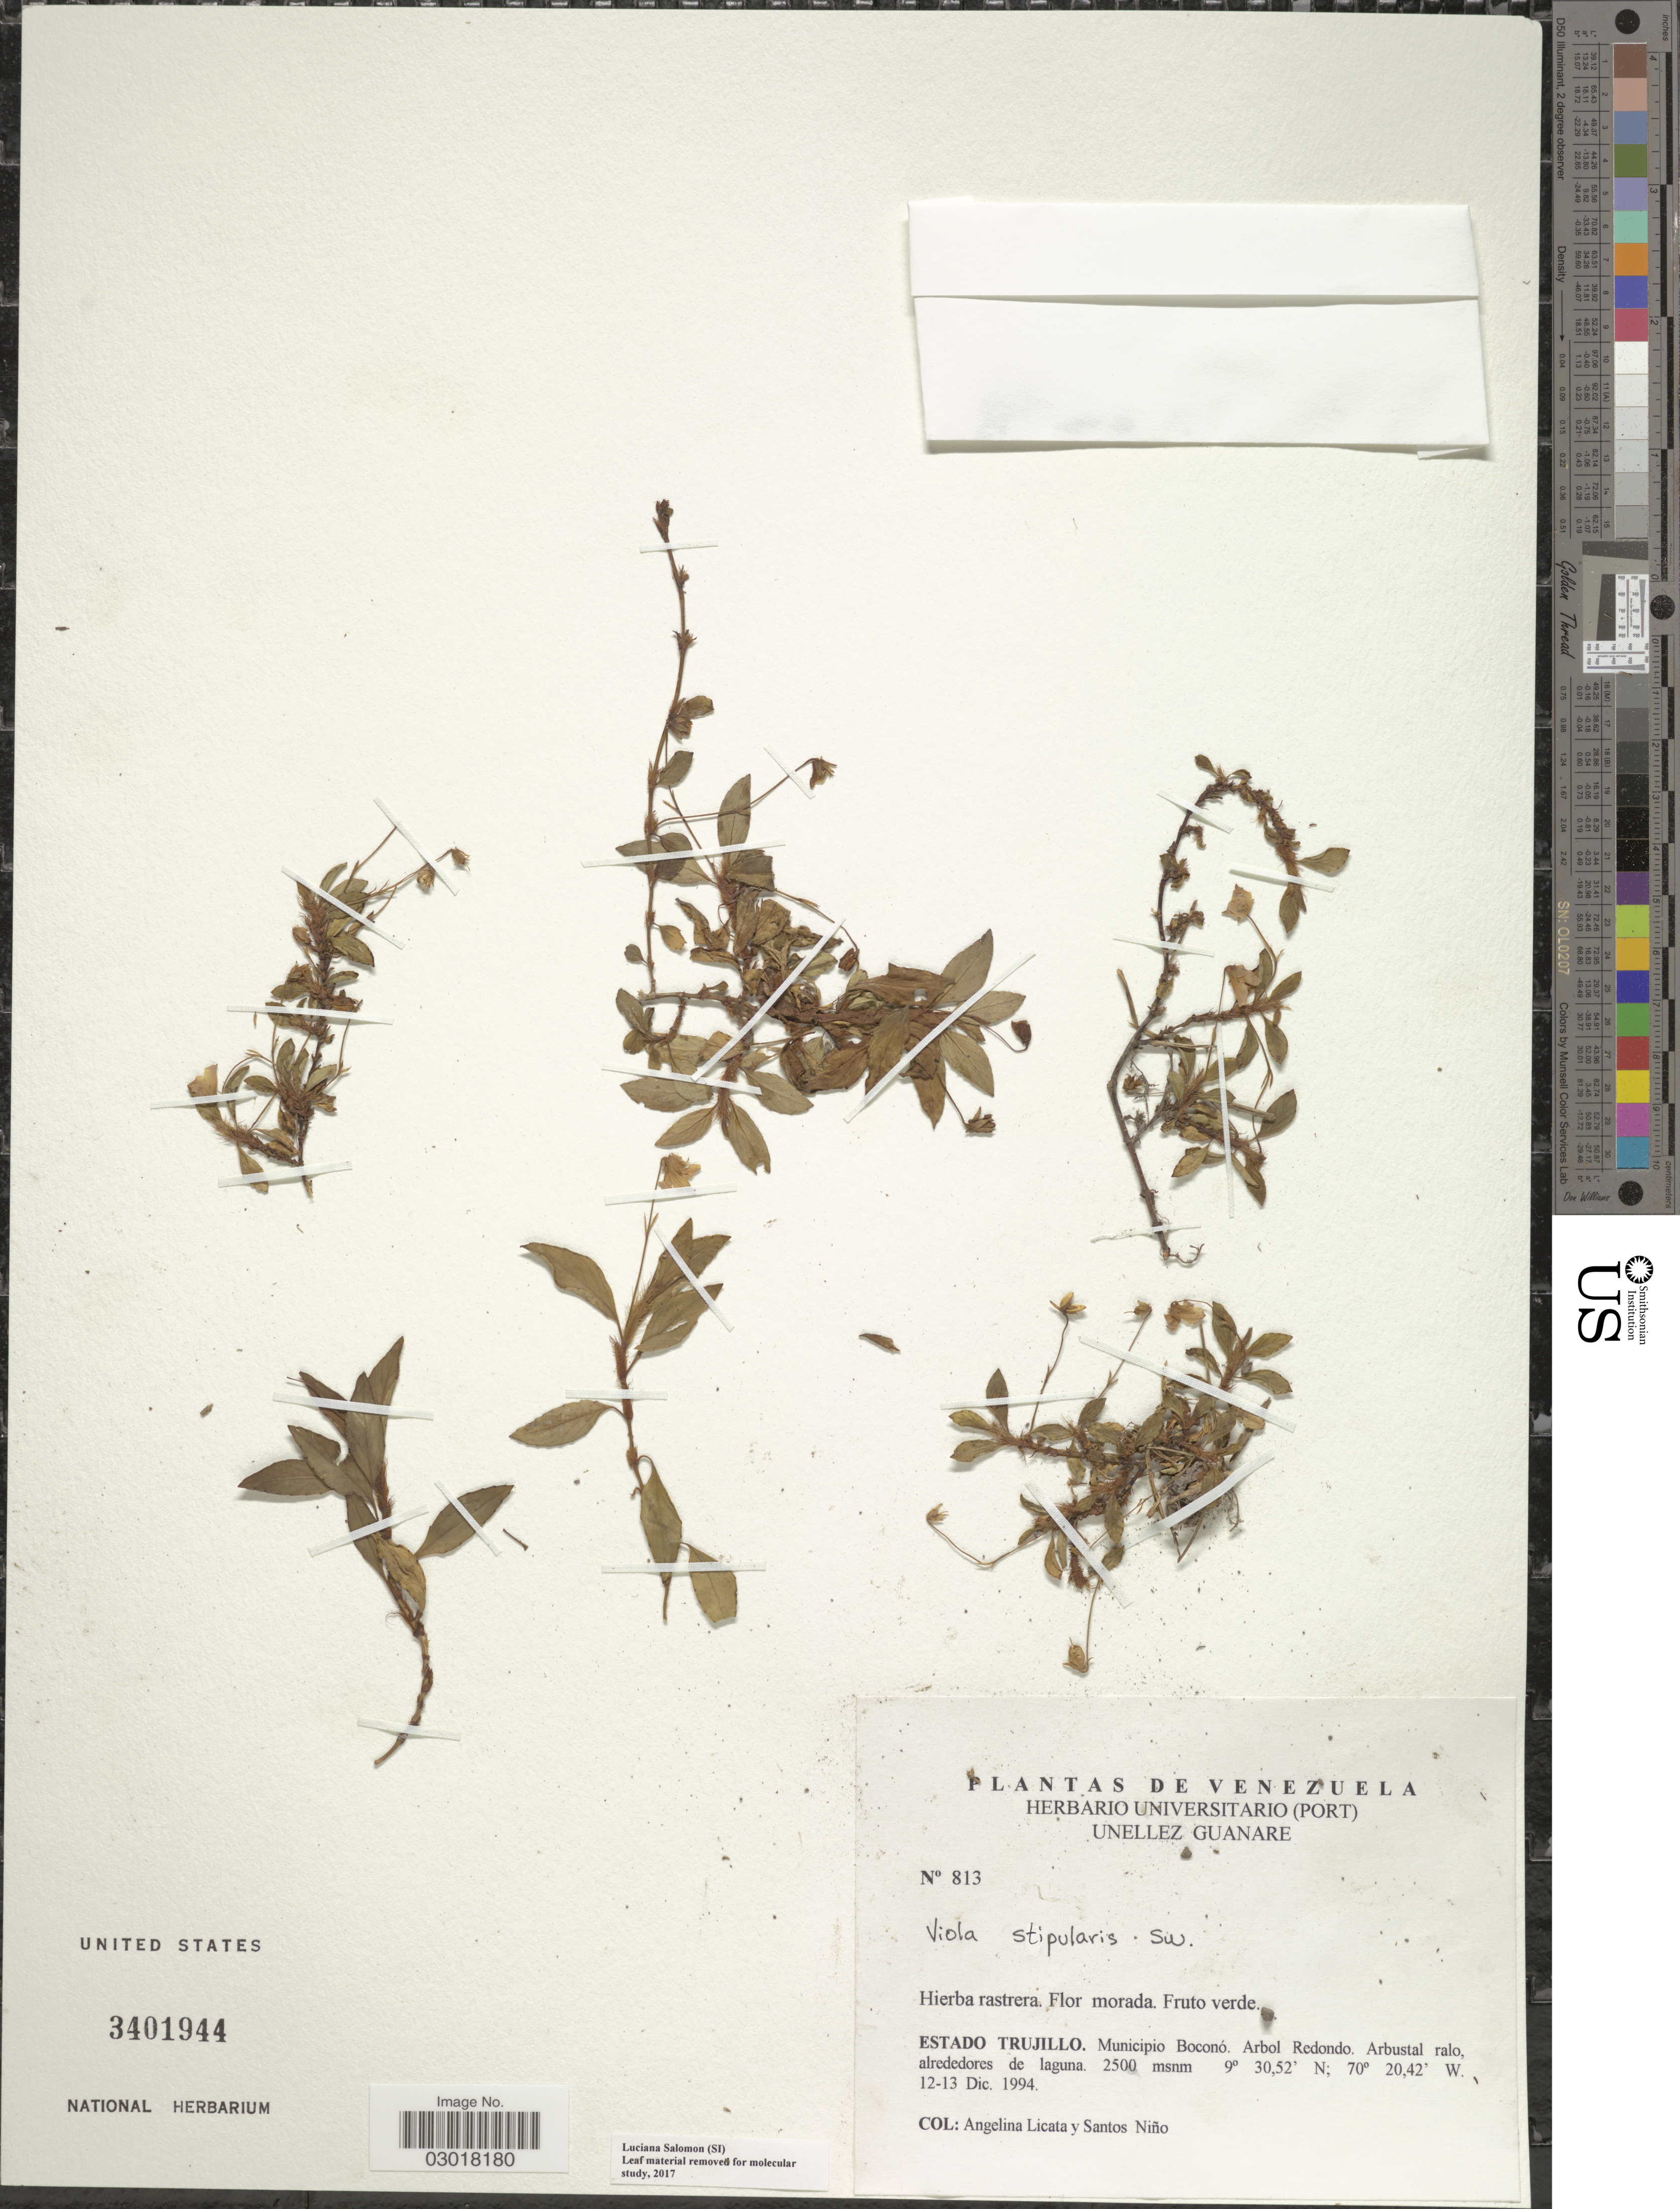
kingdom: Plantae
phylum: Tracheophyta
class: Magnoliopsida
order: Malpighiales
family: Violaceae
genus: Viola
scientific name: Viola stipularis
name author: Sw.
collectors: A. Licata & S. M. Niño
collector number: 813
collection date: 1994-12-12/1994-12-13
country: Venezuela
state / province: Trujillo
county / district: Boconó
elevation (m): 2500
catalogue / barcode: US 3401944